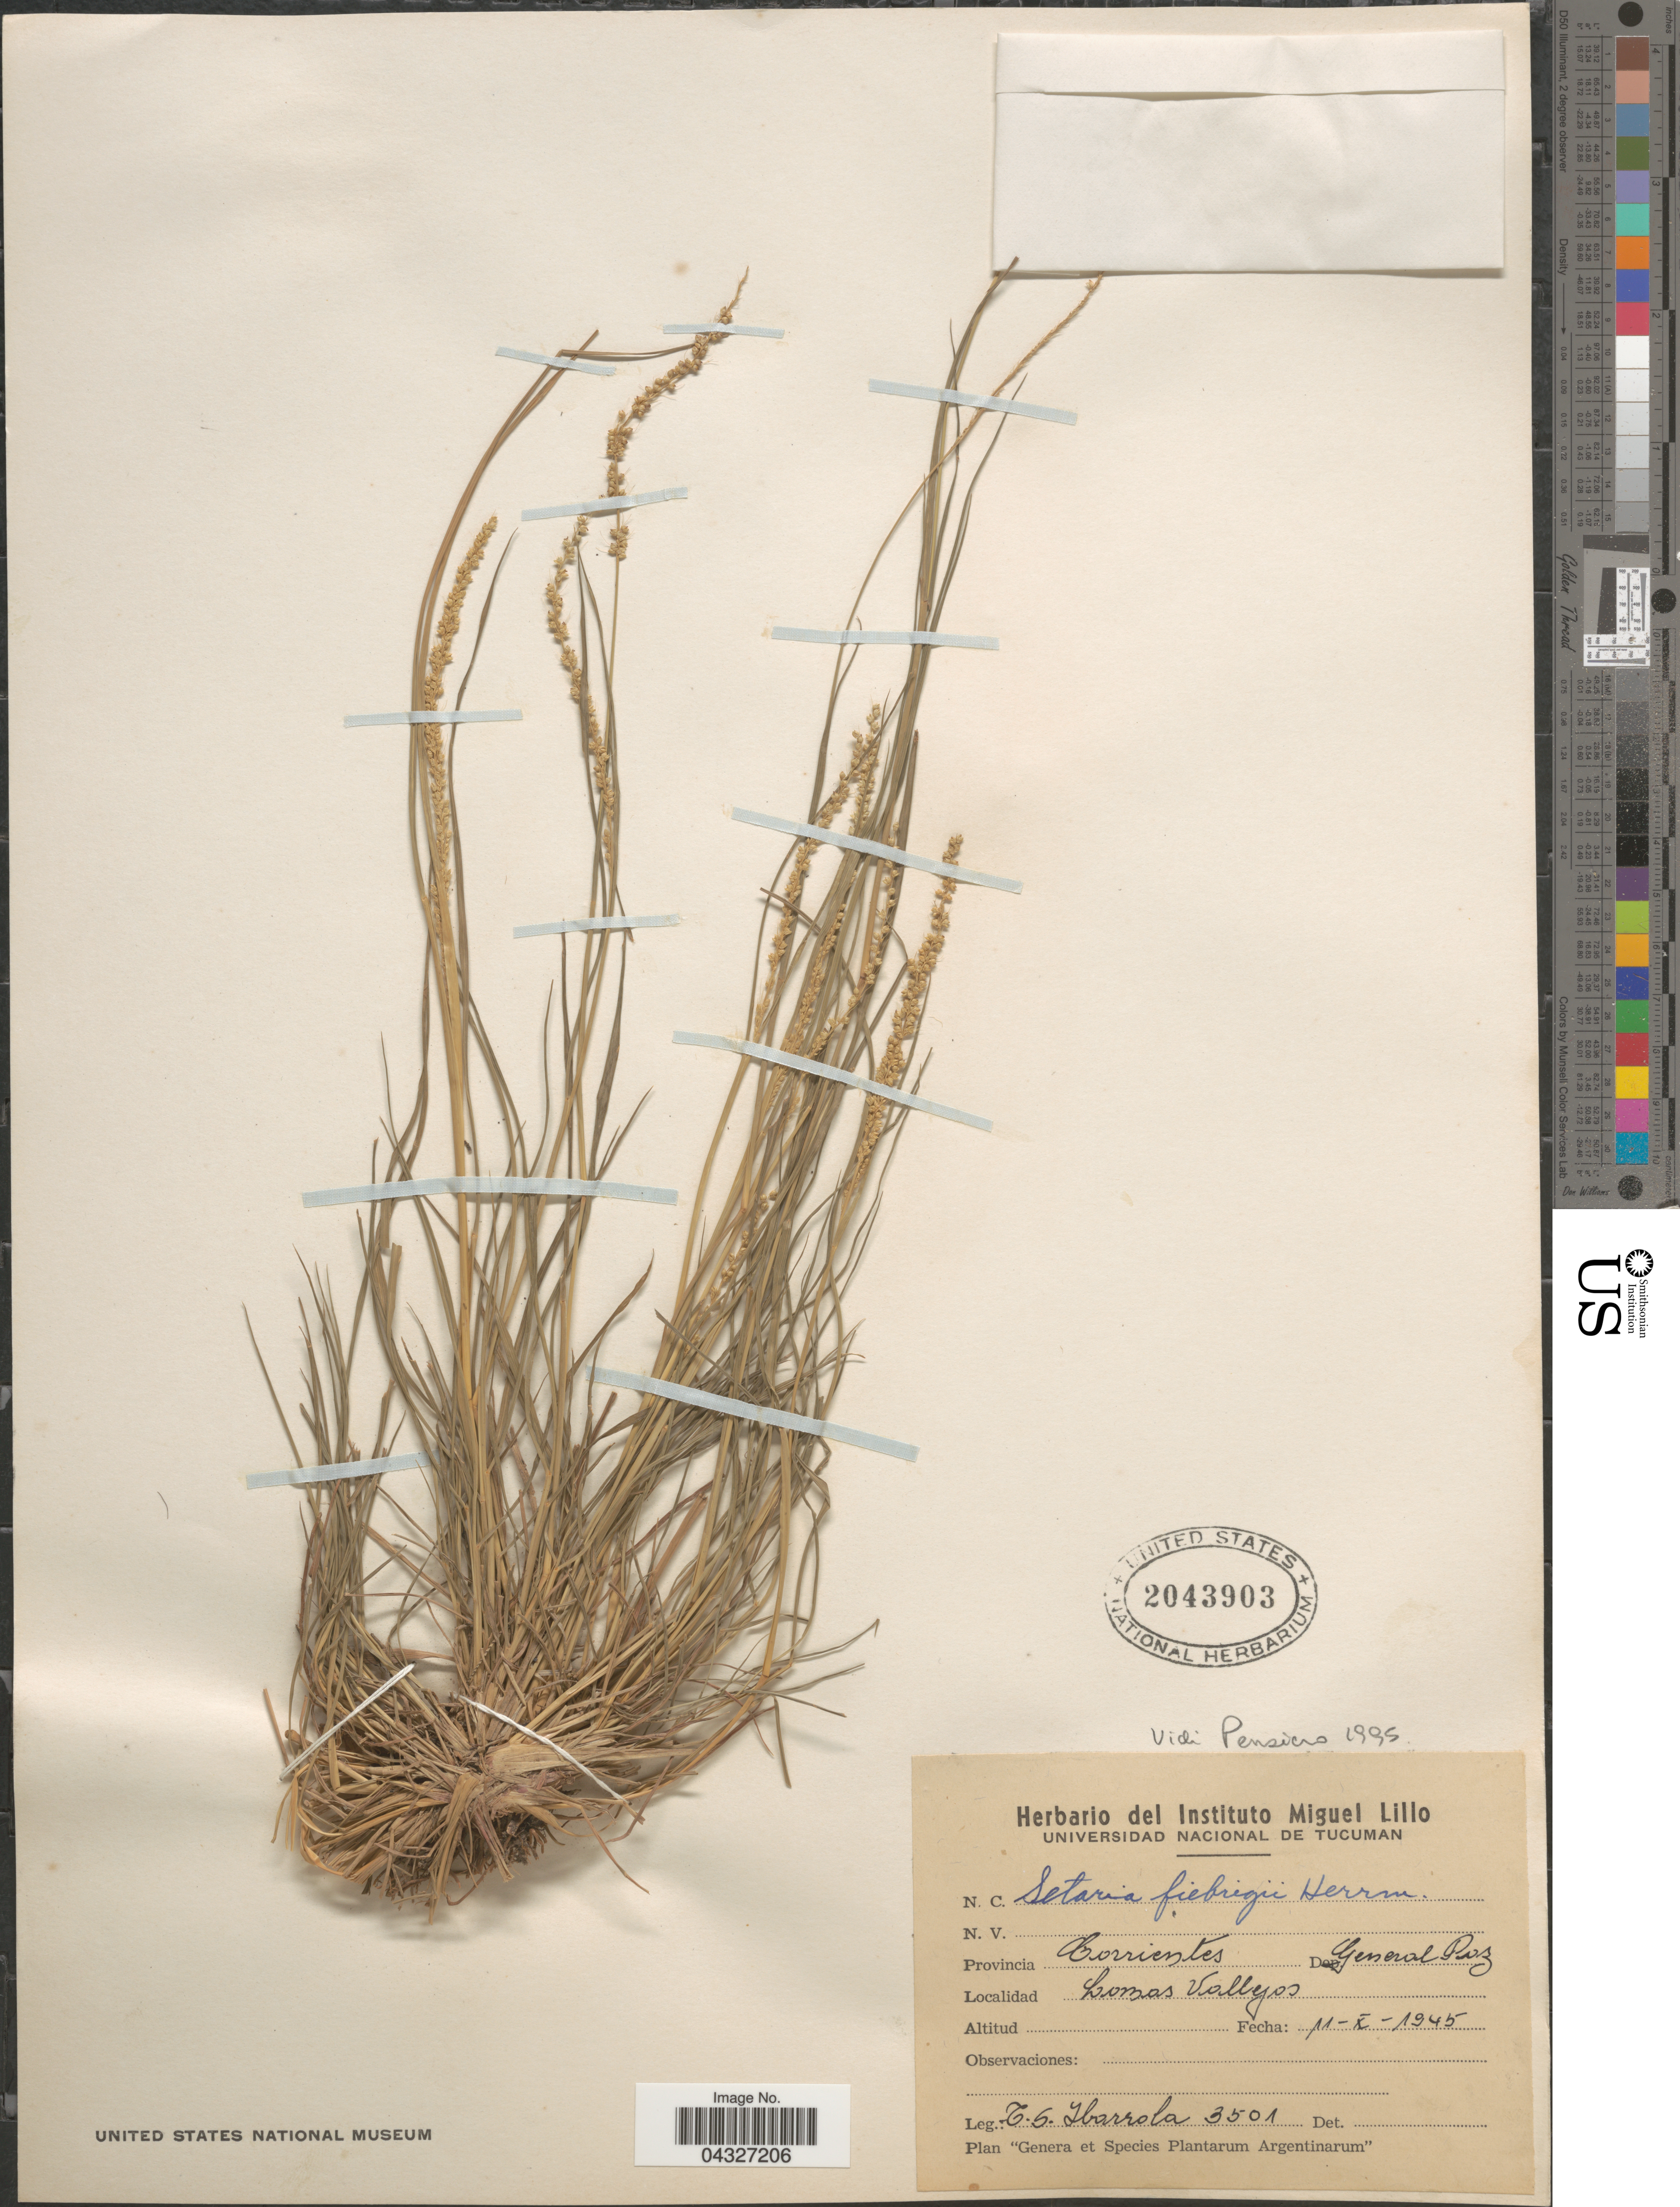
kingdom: Plantae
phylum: Tracheophyta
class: Liliopsida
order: Poales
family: Poaceae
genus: Setaria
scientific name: Setaria fiebrigii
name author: R.A.W. Herrm.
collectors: T. Ibarrola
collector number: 3501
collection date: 1945-10-11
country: Argentina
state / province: Corrientes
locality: Dep. General Paz. Lomas Vallejos.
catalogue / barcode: US 2043903